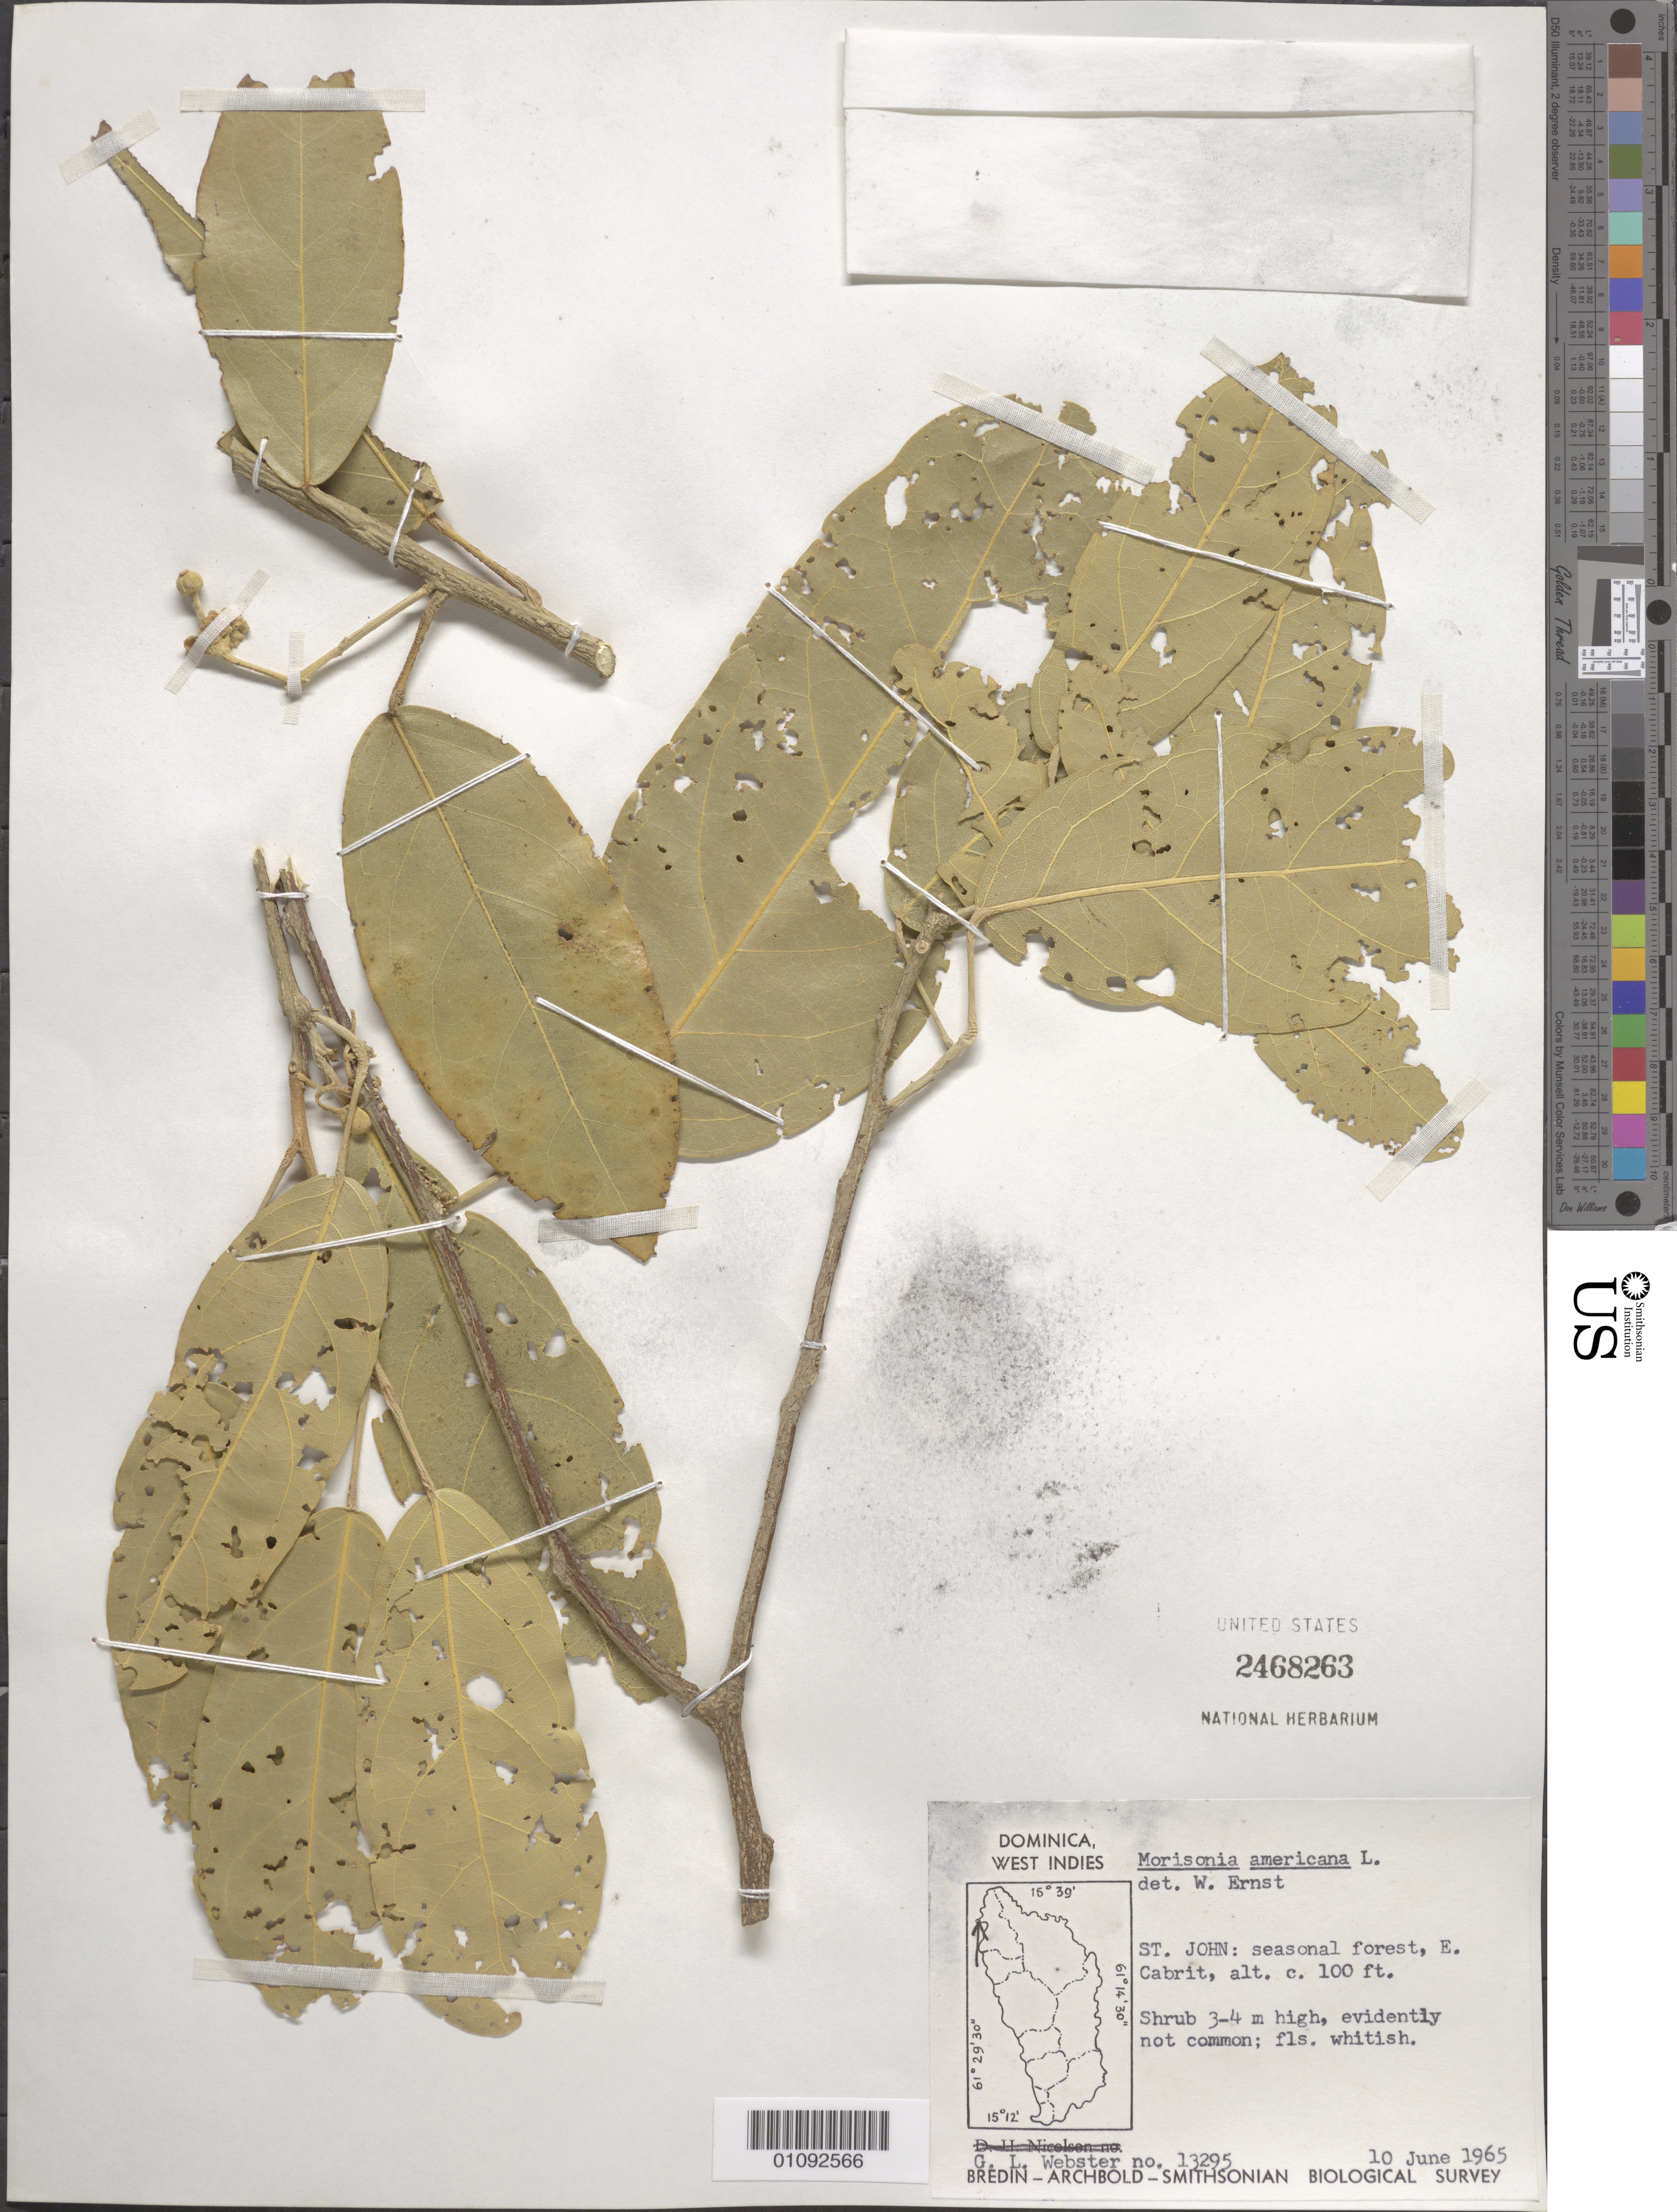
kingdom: Plantae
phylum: Tracheophyta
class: Magnoliopsida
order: Brassicales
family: Capparaceae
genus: Morisonia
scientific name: Morisonia americana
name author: L.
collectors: G. L. Webster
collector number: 13295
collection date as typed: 10 Jun 1965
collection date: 1965-06-10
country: Dominica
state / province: St. John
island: Dominica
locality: Seasonal forest, E Cabrit.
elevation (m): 30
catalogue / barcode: US 2468263